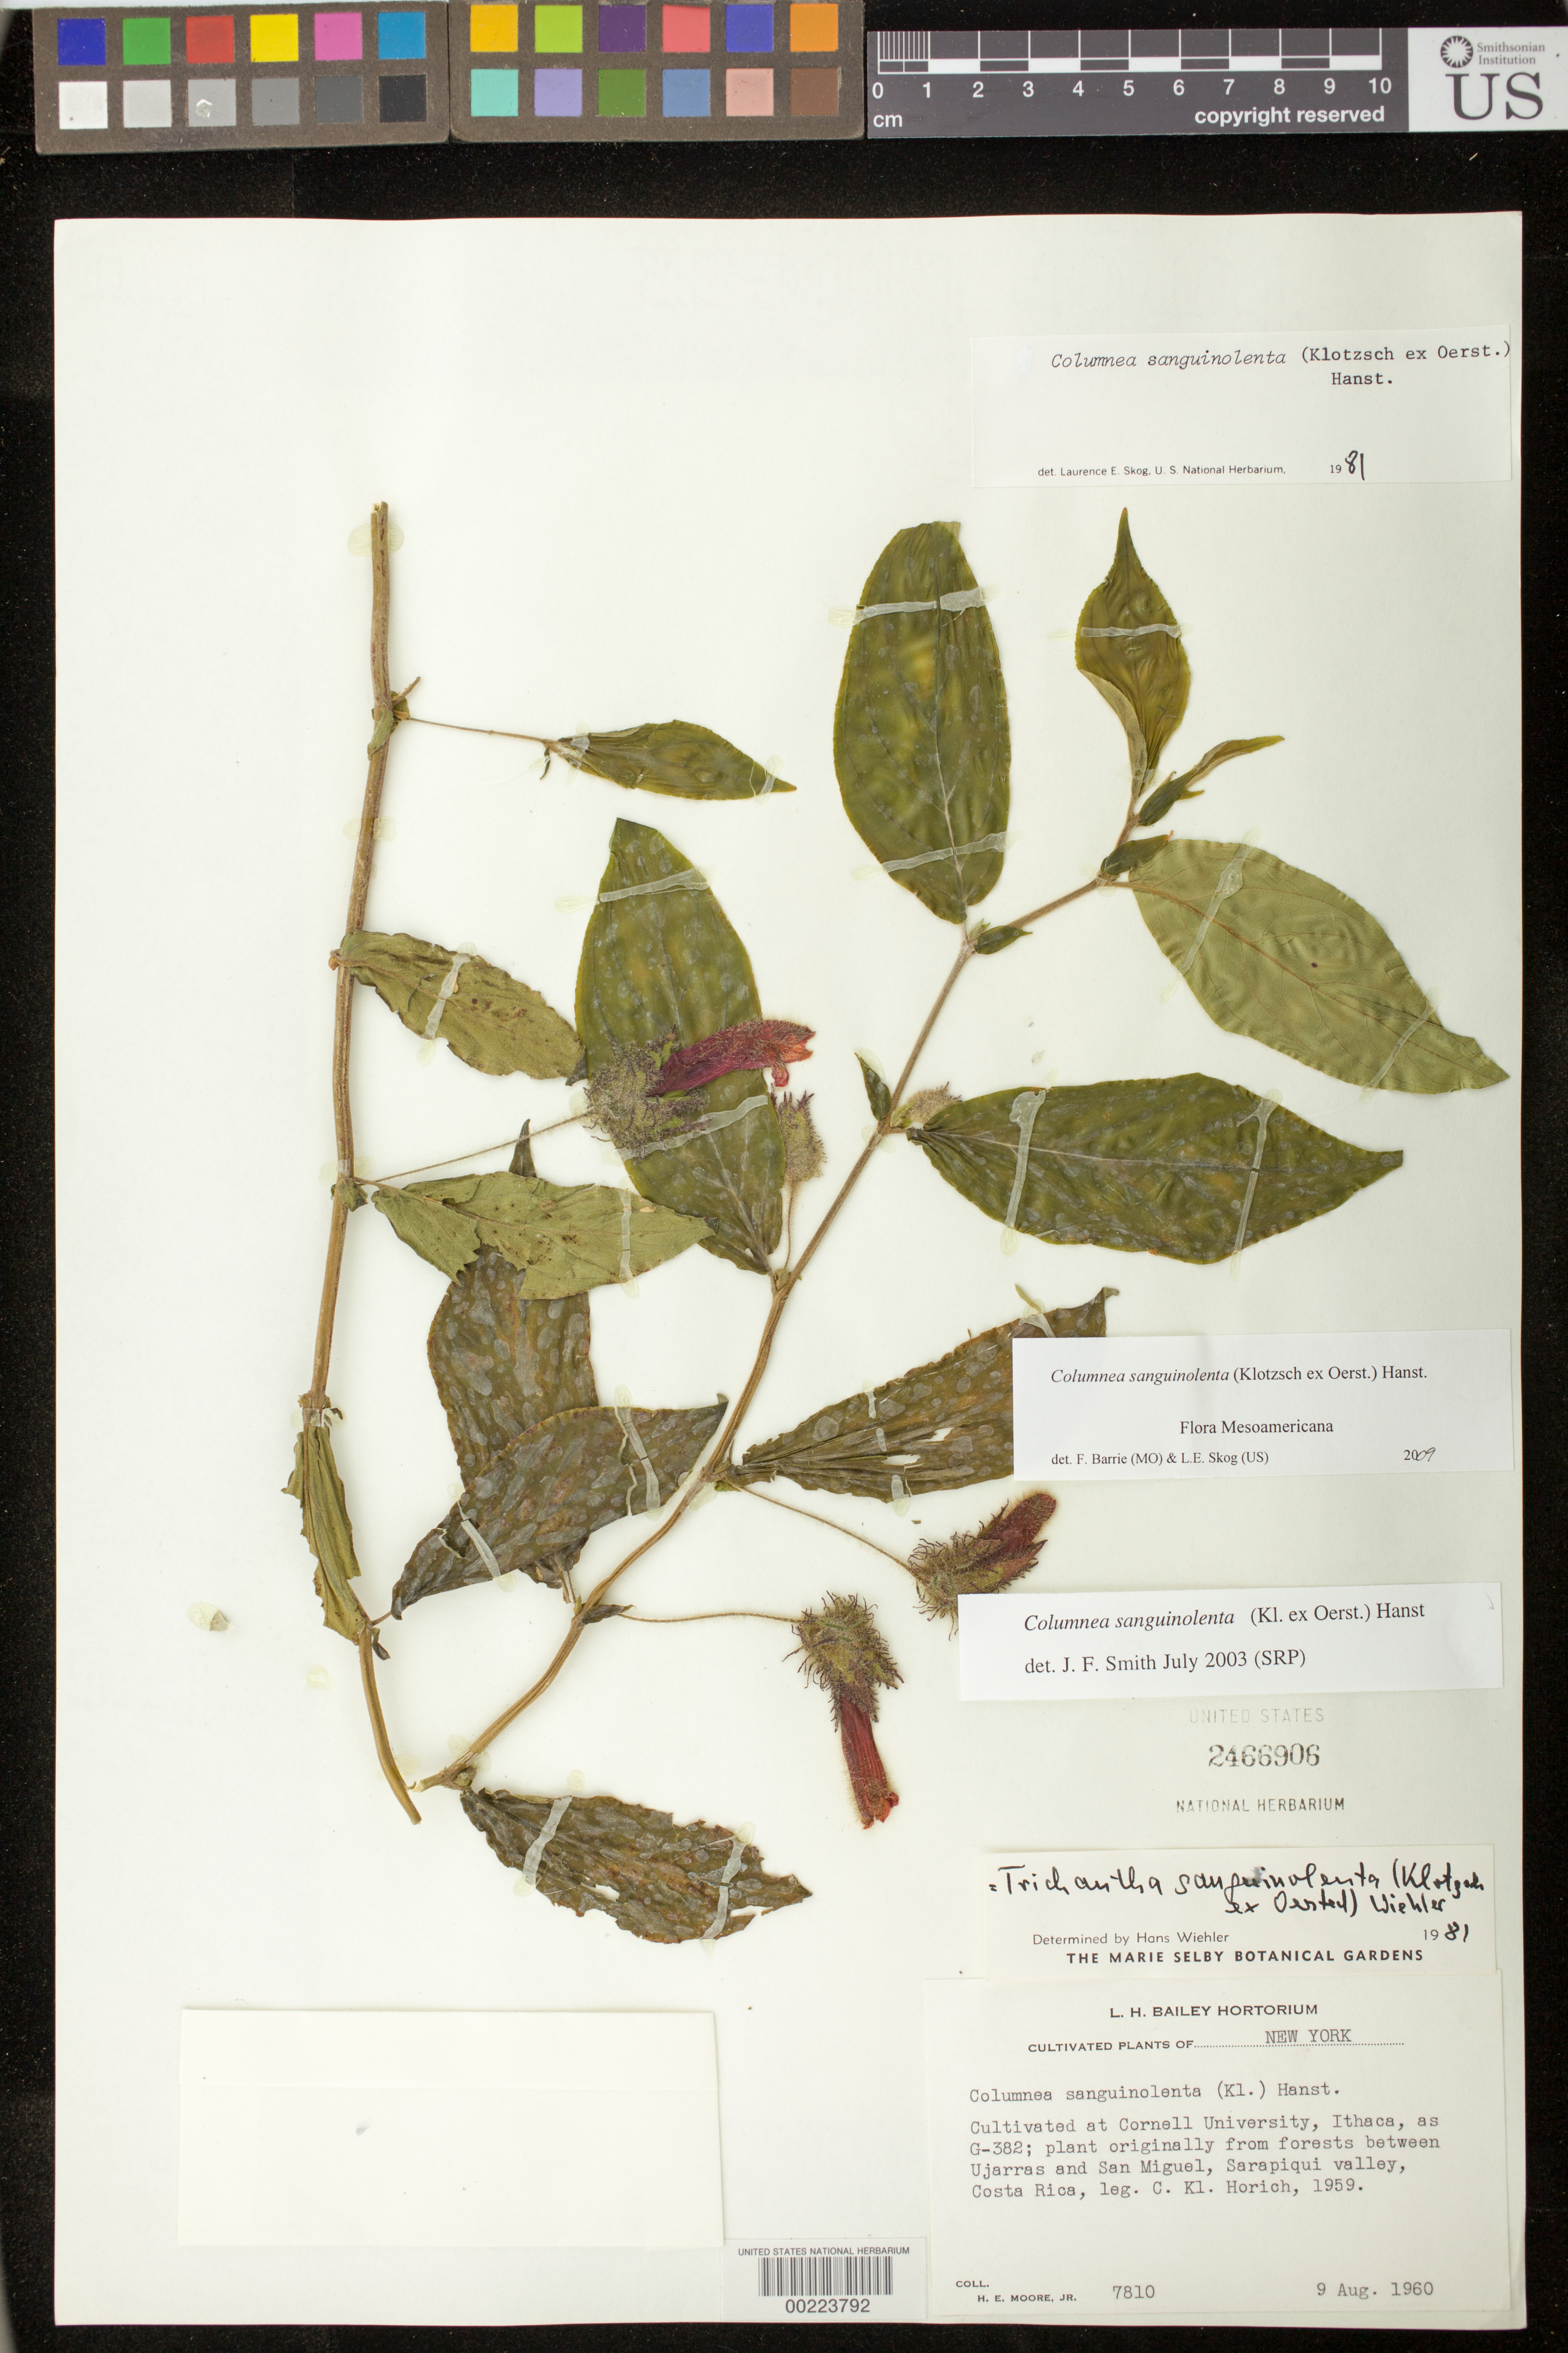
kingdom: Plantae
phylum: Tracheophyta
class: Magnoliopsida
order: Lamiales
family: Gesneriaceae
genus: Columnea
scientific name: Columnea sanguinolenta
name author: (Klotzsch ex Oerst.) Hanst.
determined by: Smith, J. F.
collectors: H. E. Moore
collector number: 7810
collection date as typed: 09 Aug 1960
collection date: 1960-08-09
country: Costa Rica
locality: Cult. L.H. Bailey Hortorium, Cornell University, Ithaca, NY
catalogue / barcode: US 2466906